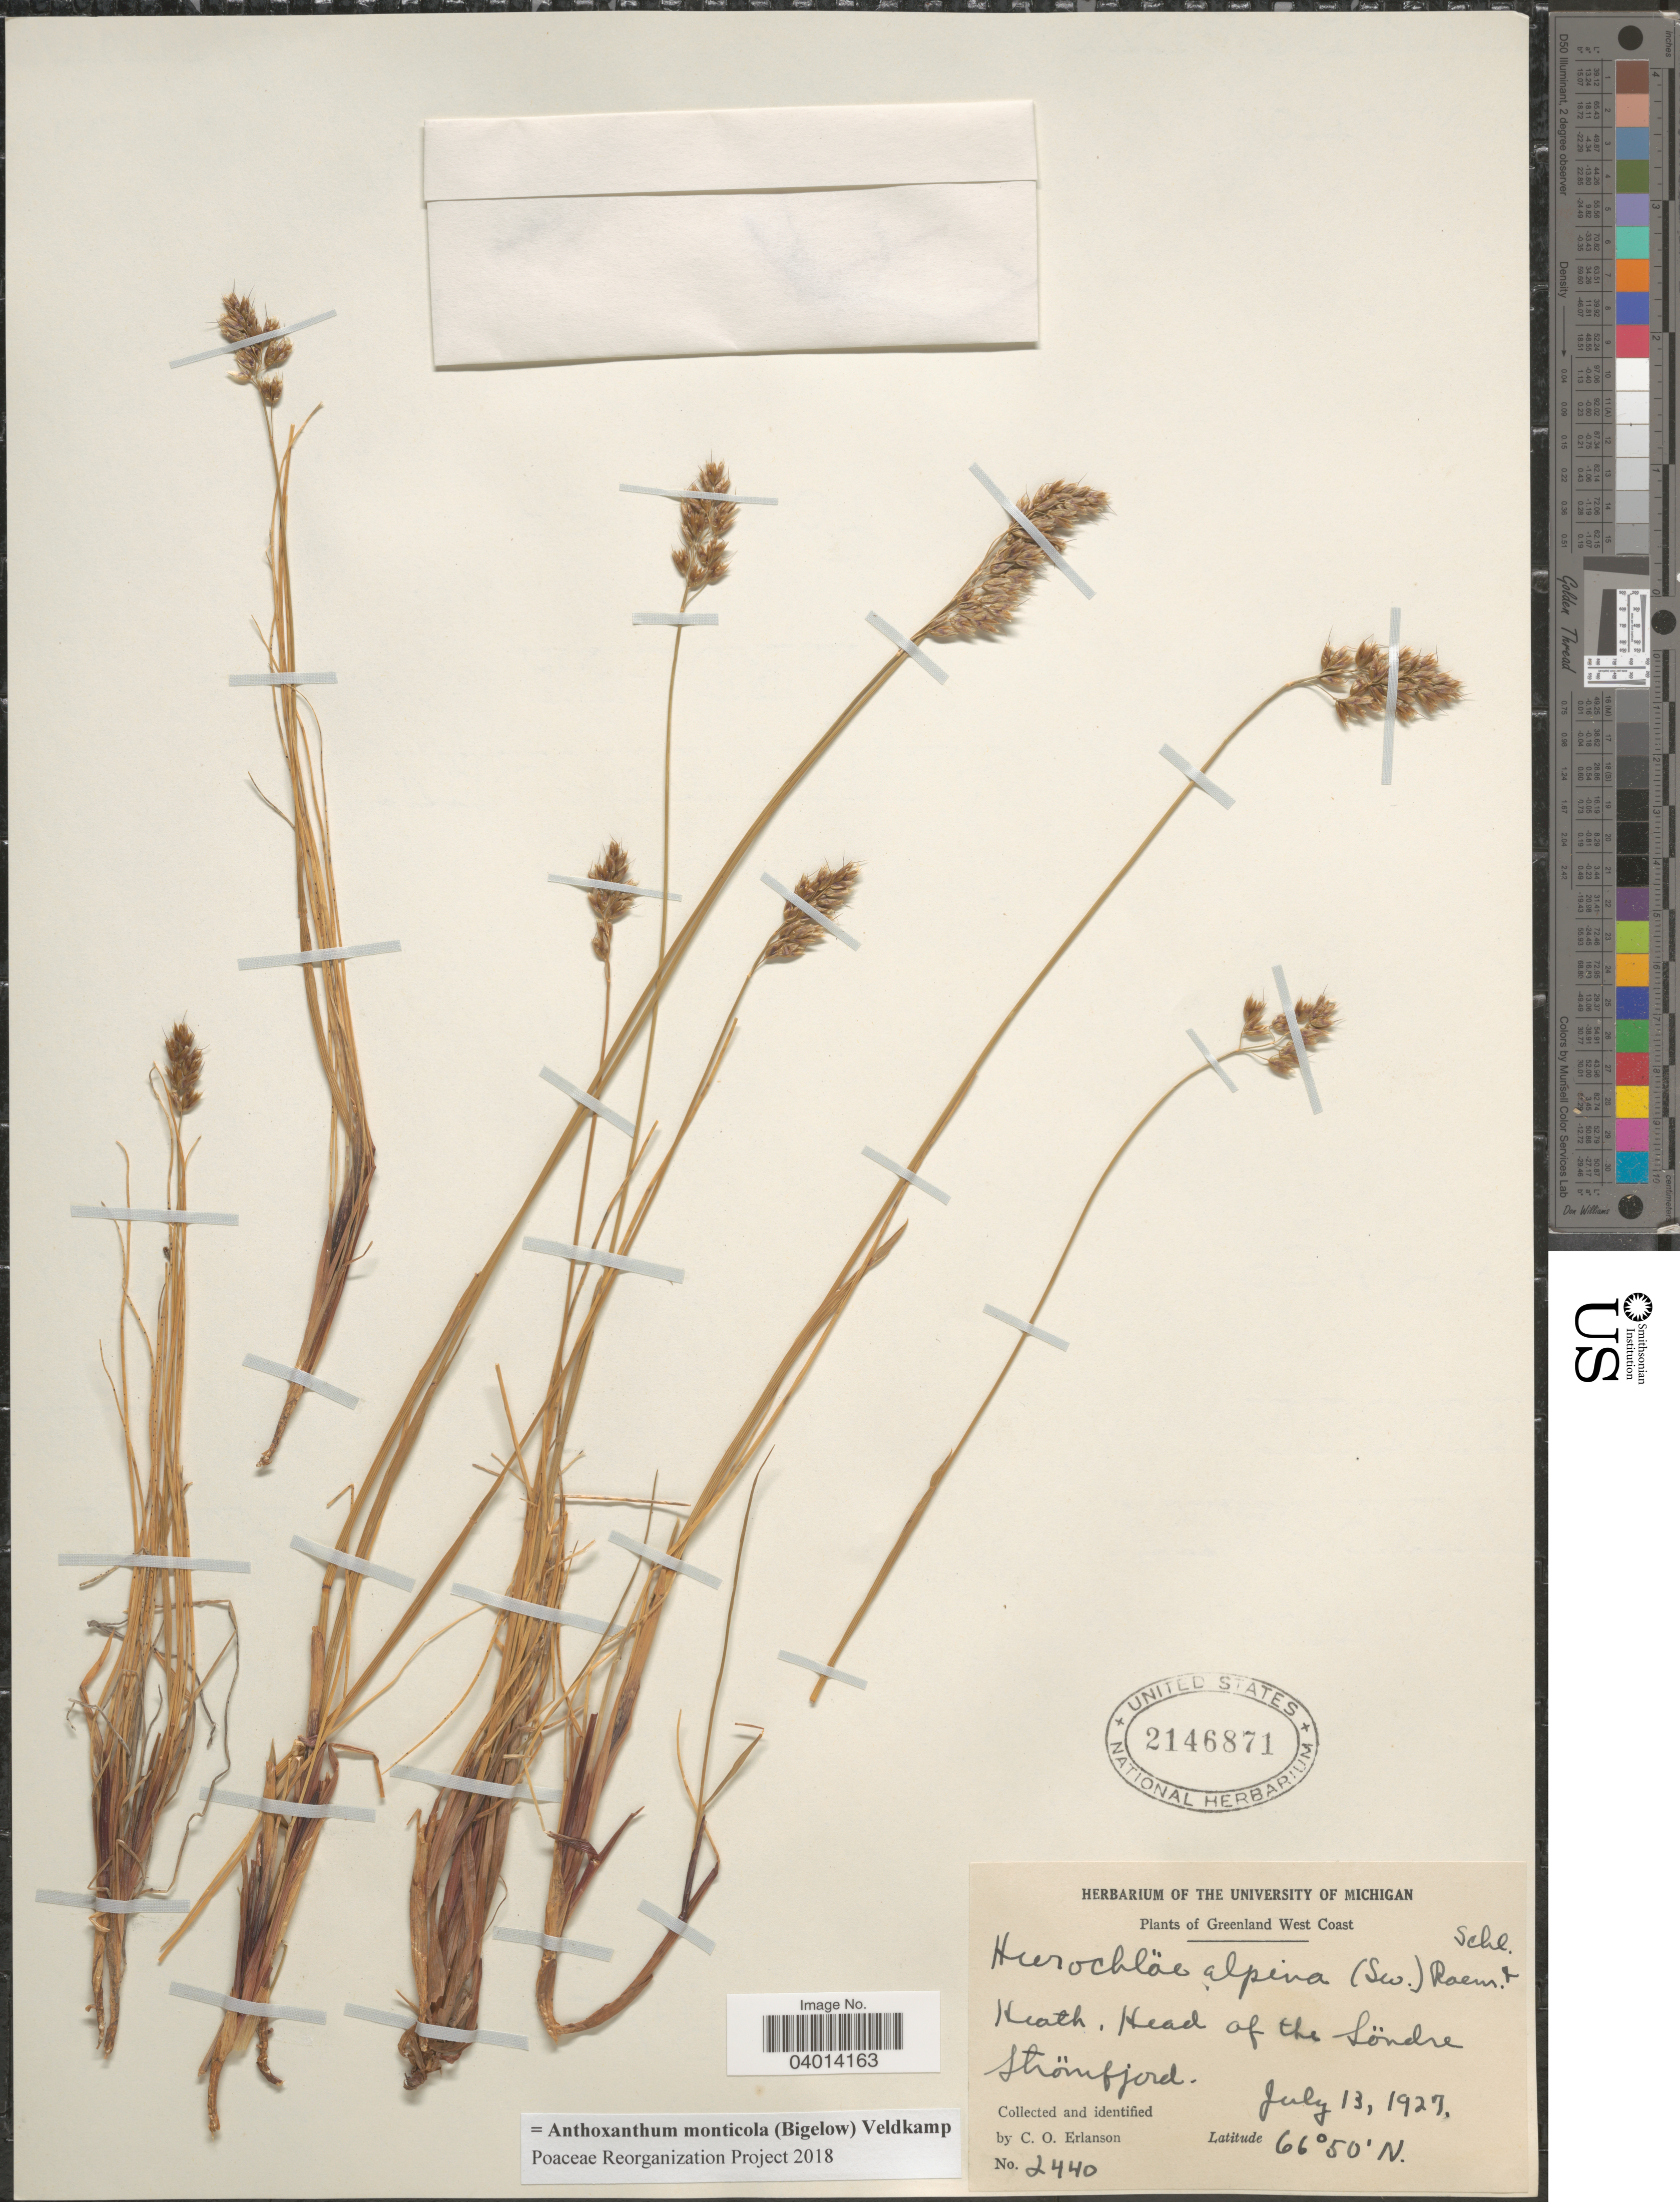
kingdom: Plantae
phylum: Tracheophyta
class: Liliopsida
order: Poales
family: Poaceae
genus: Anthoxanthum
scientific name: Anthoxanthum monticola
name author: (Bigelow) Veldkamp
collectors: C. O. Erlanson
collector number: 2440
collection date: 1927-07-13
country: Greenland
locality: Greenland West Coast. Heath, Head of the Söndre Strömfjord.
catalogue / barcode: US 2146871